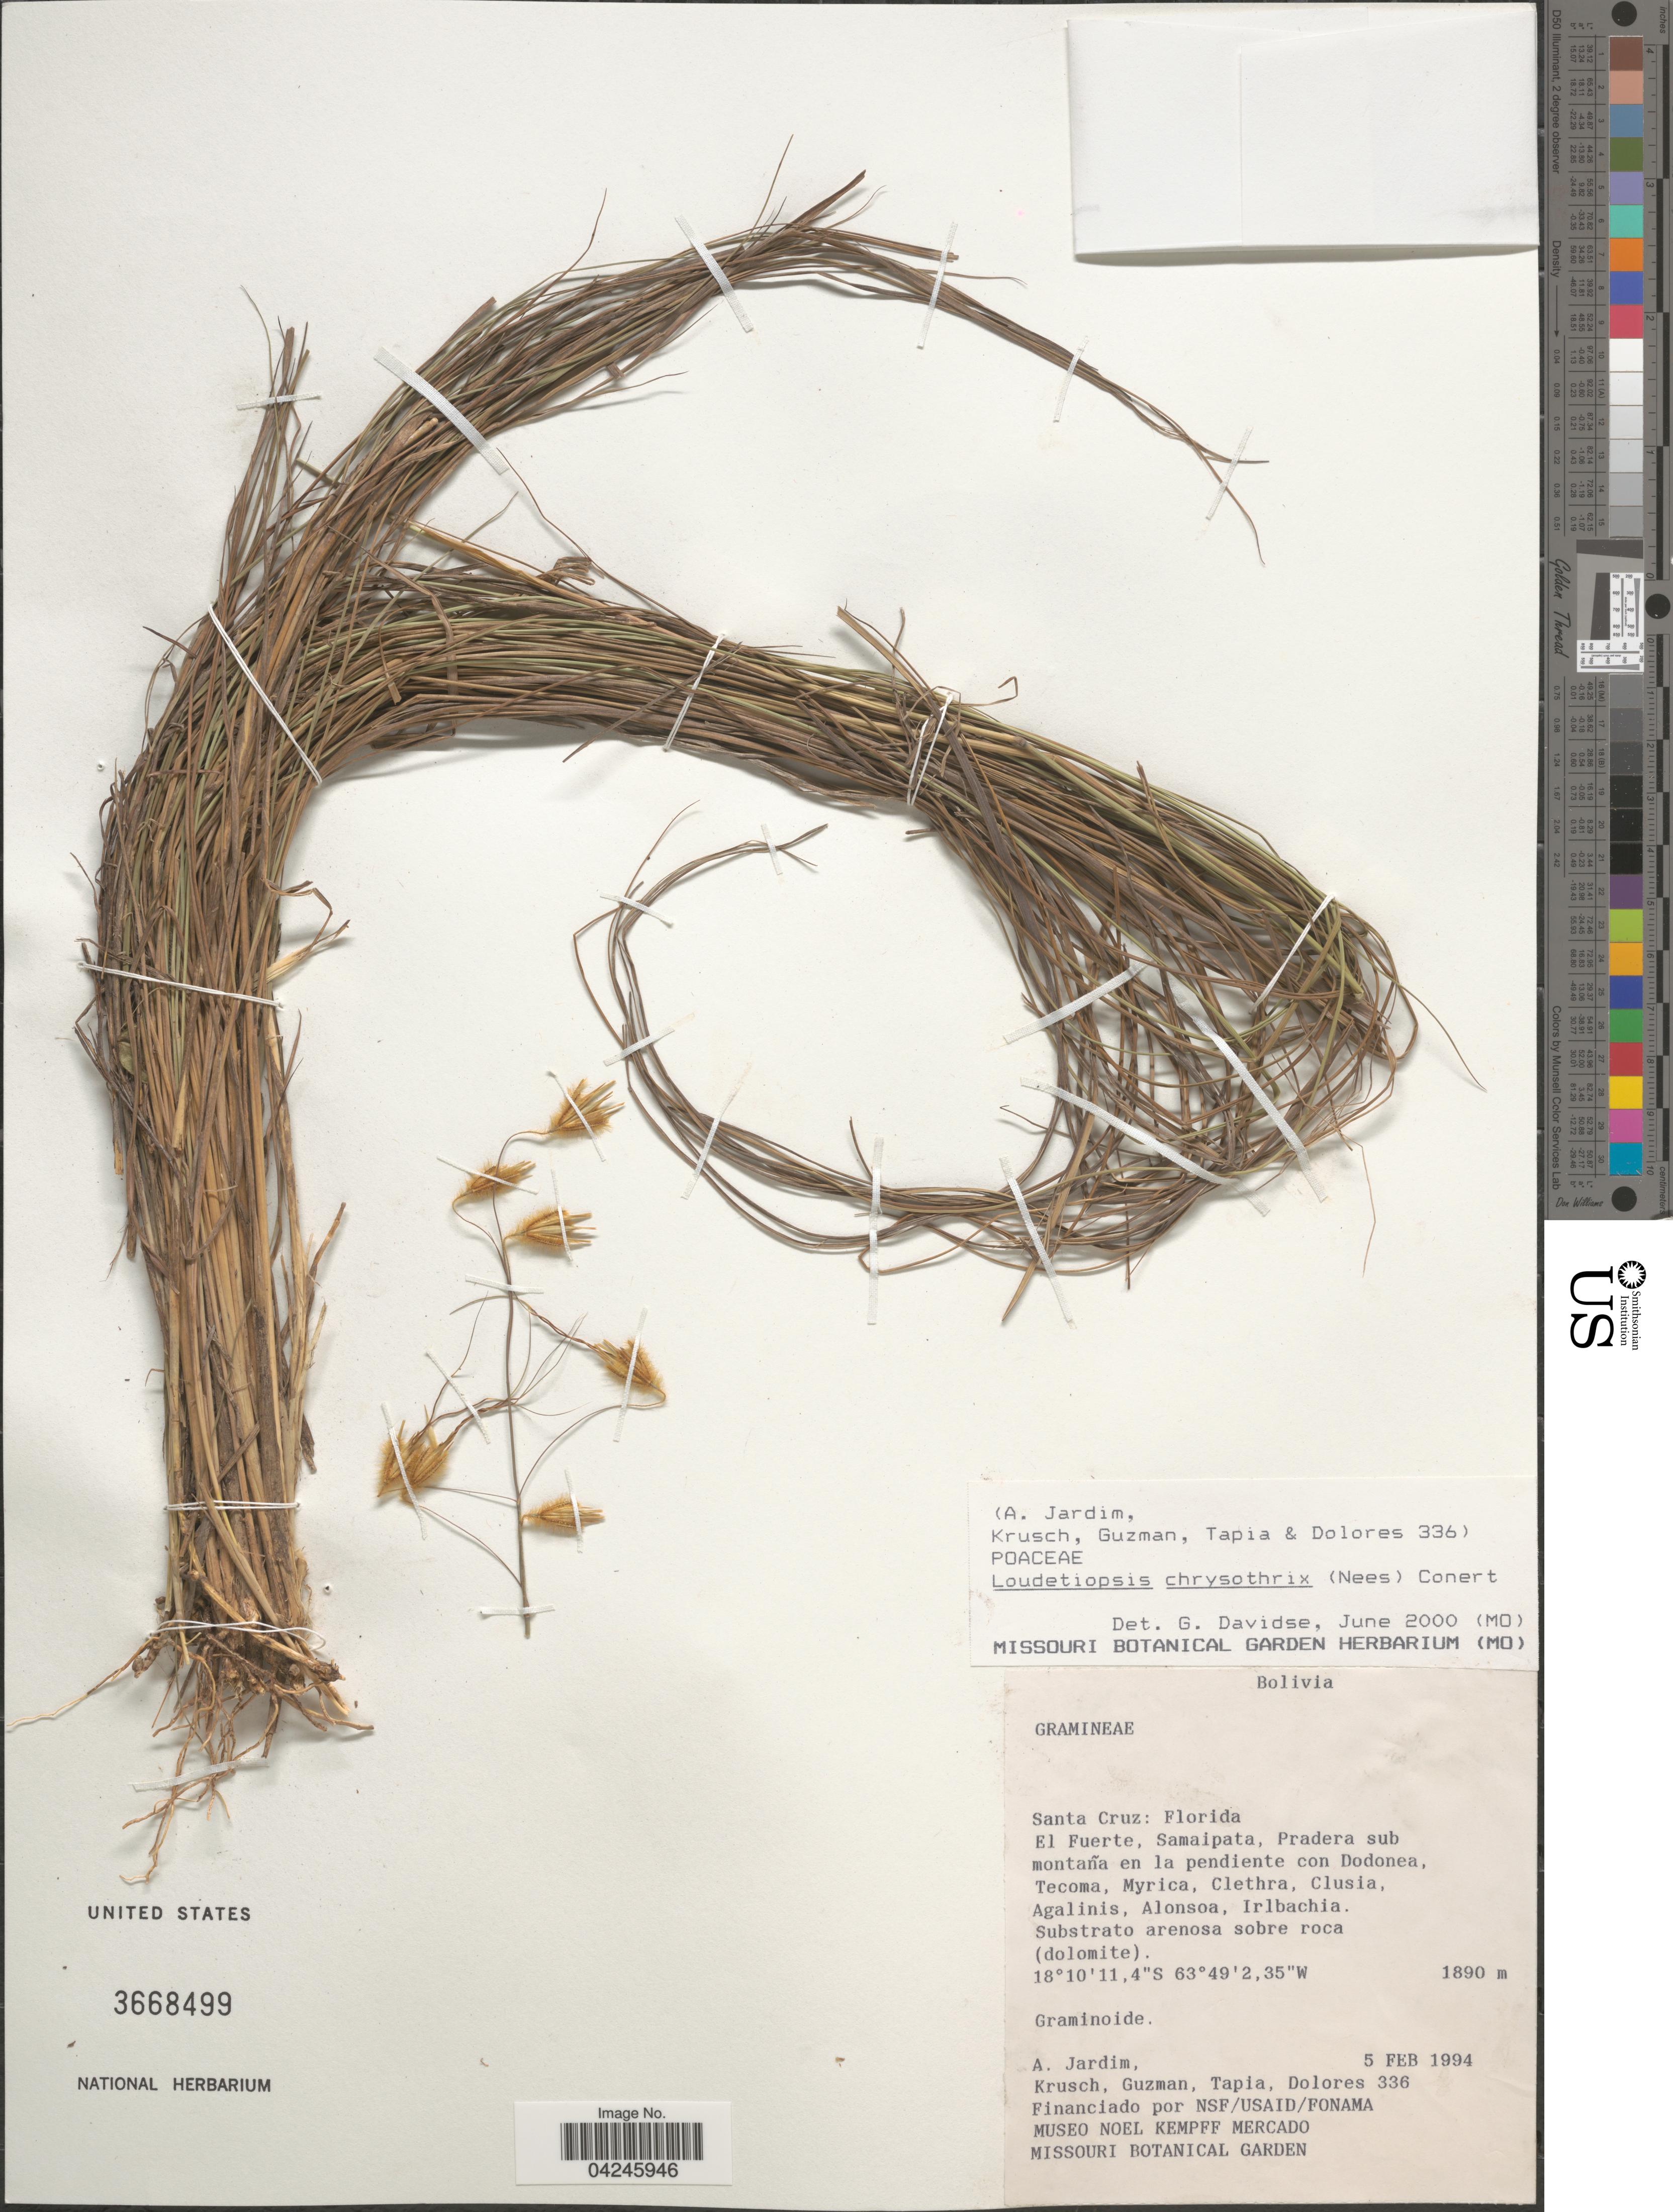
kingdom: Plantae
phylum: Tracheophyta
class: Liliopsida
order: Poales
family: Poaceae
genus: Loudetiopsis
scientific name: Loudetiopsis chrysothrix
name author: (Nees) Conert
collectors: A. Jardim, -. Krusch, -. Guzmán, Tapia & Dolores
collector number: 336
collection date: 1994-02-05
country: Bolivia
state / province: Santa Cruz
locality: Florida. El Fuerte, Samaipata, Pradera sub montaña en la pendiente.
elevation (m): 1890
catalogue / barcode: US 3668499